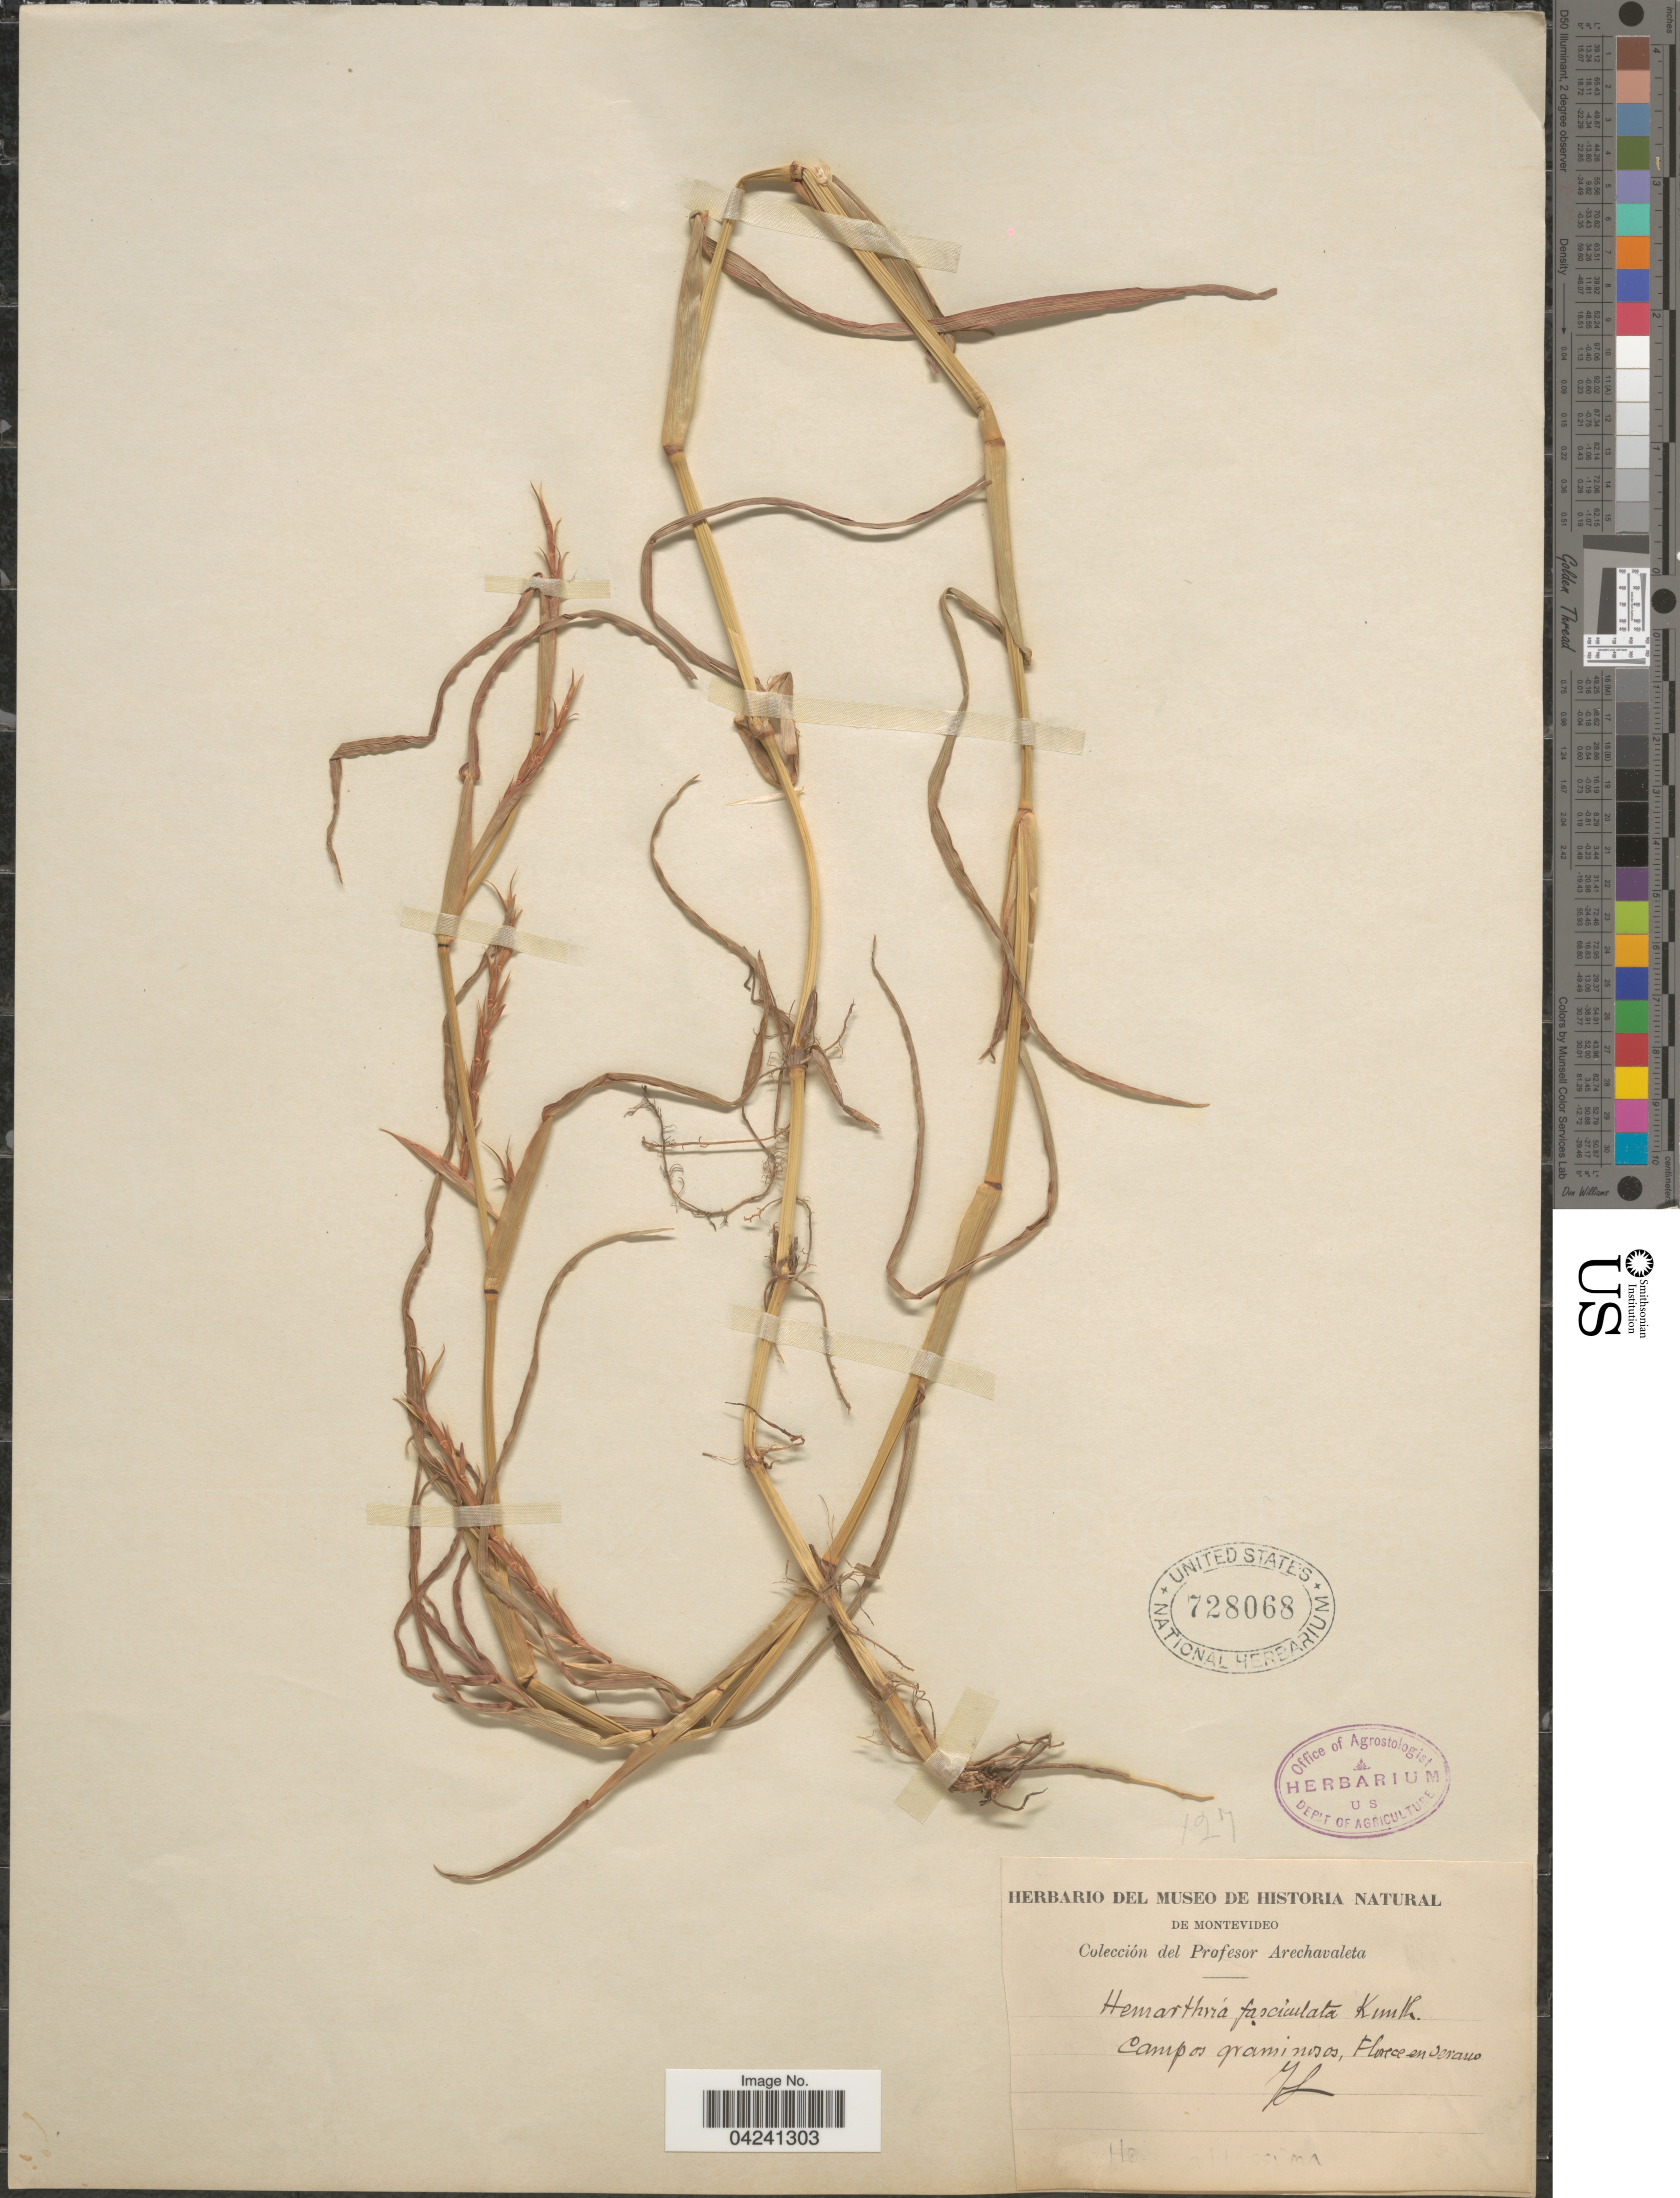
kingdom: Plantae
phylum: Tracheophyta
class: Liliopsida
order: Poales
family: Poaceae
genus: Hemarthria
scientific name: Hemarthria altissima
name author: (Poir.) Stapf & C. E. Hubb.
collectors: Arechavaleta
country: Uruguay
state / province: Montevideo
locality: Campos graminosos, Florece en verano.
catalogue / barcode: US 728068